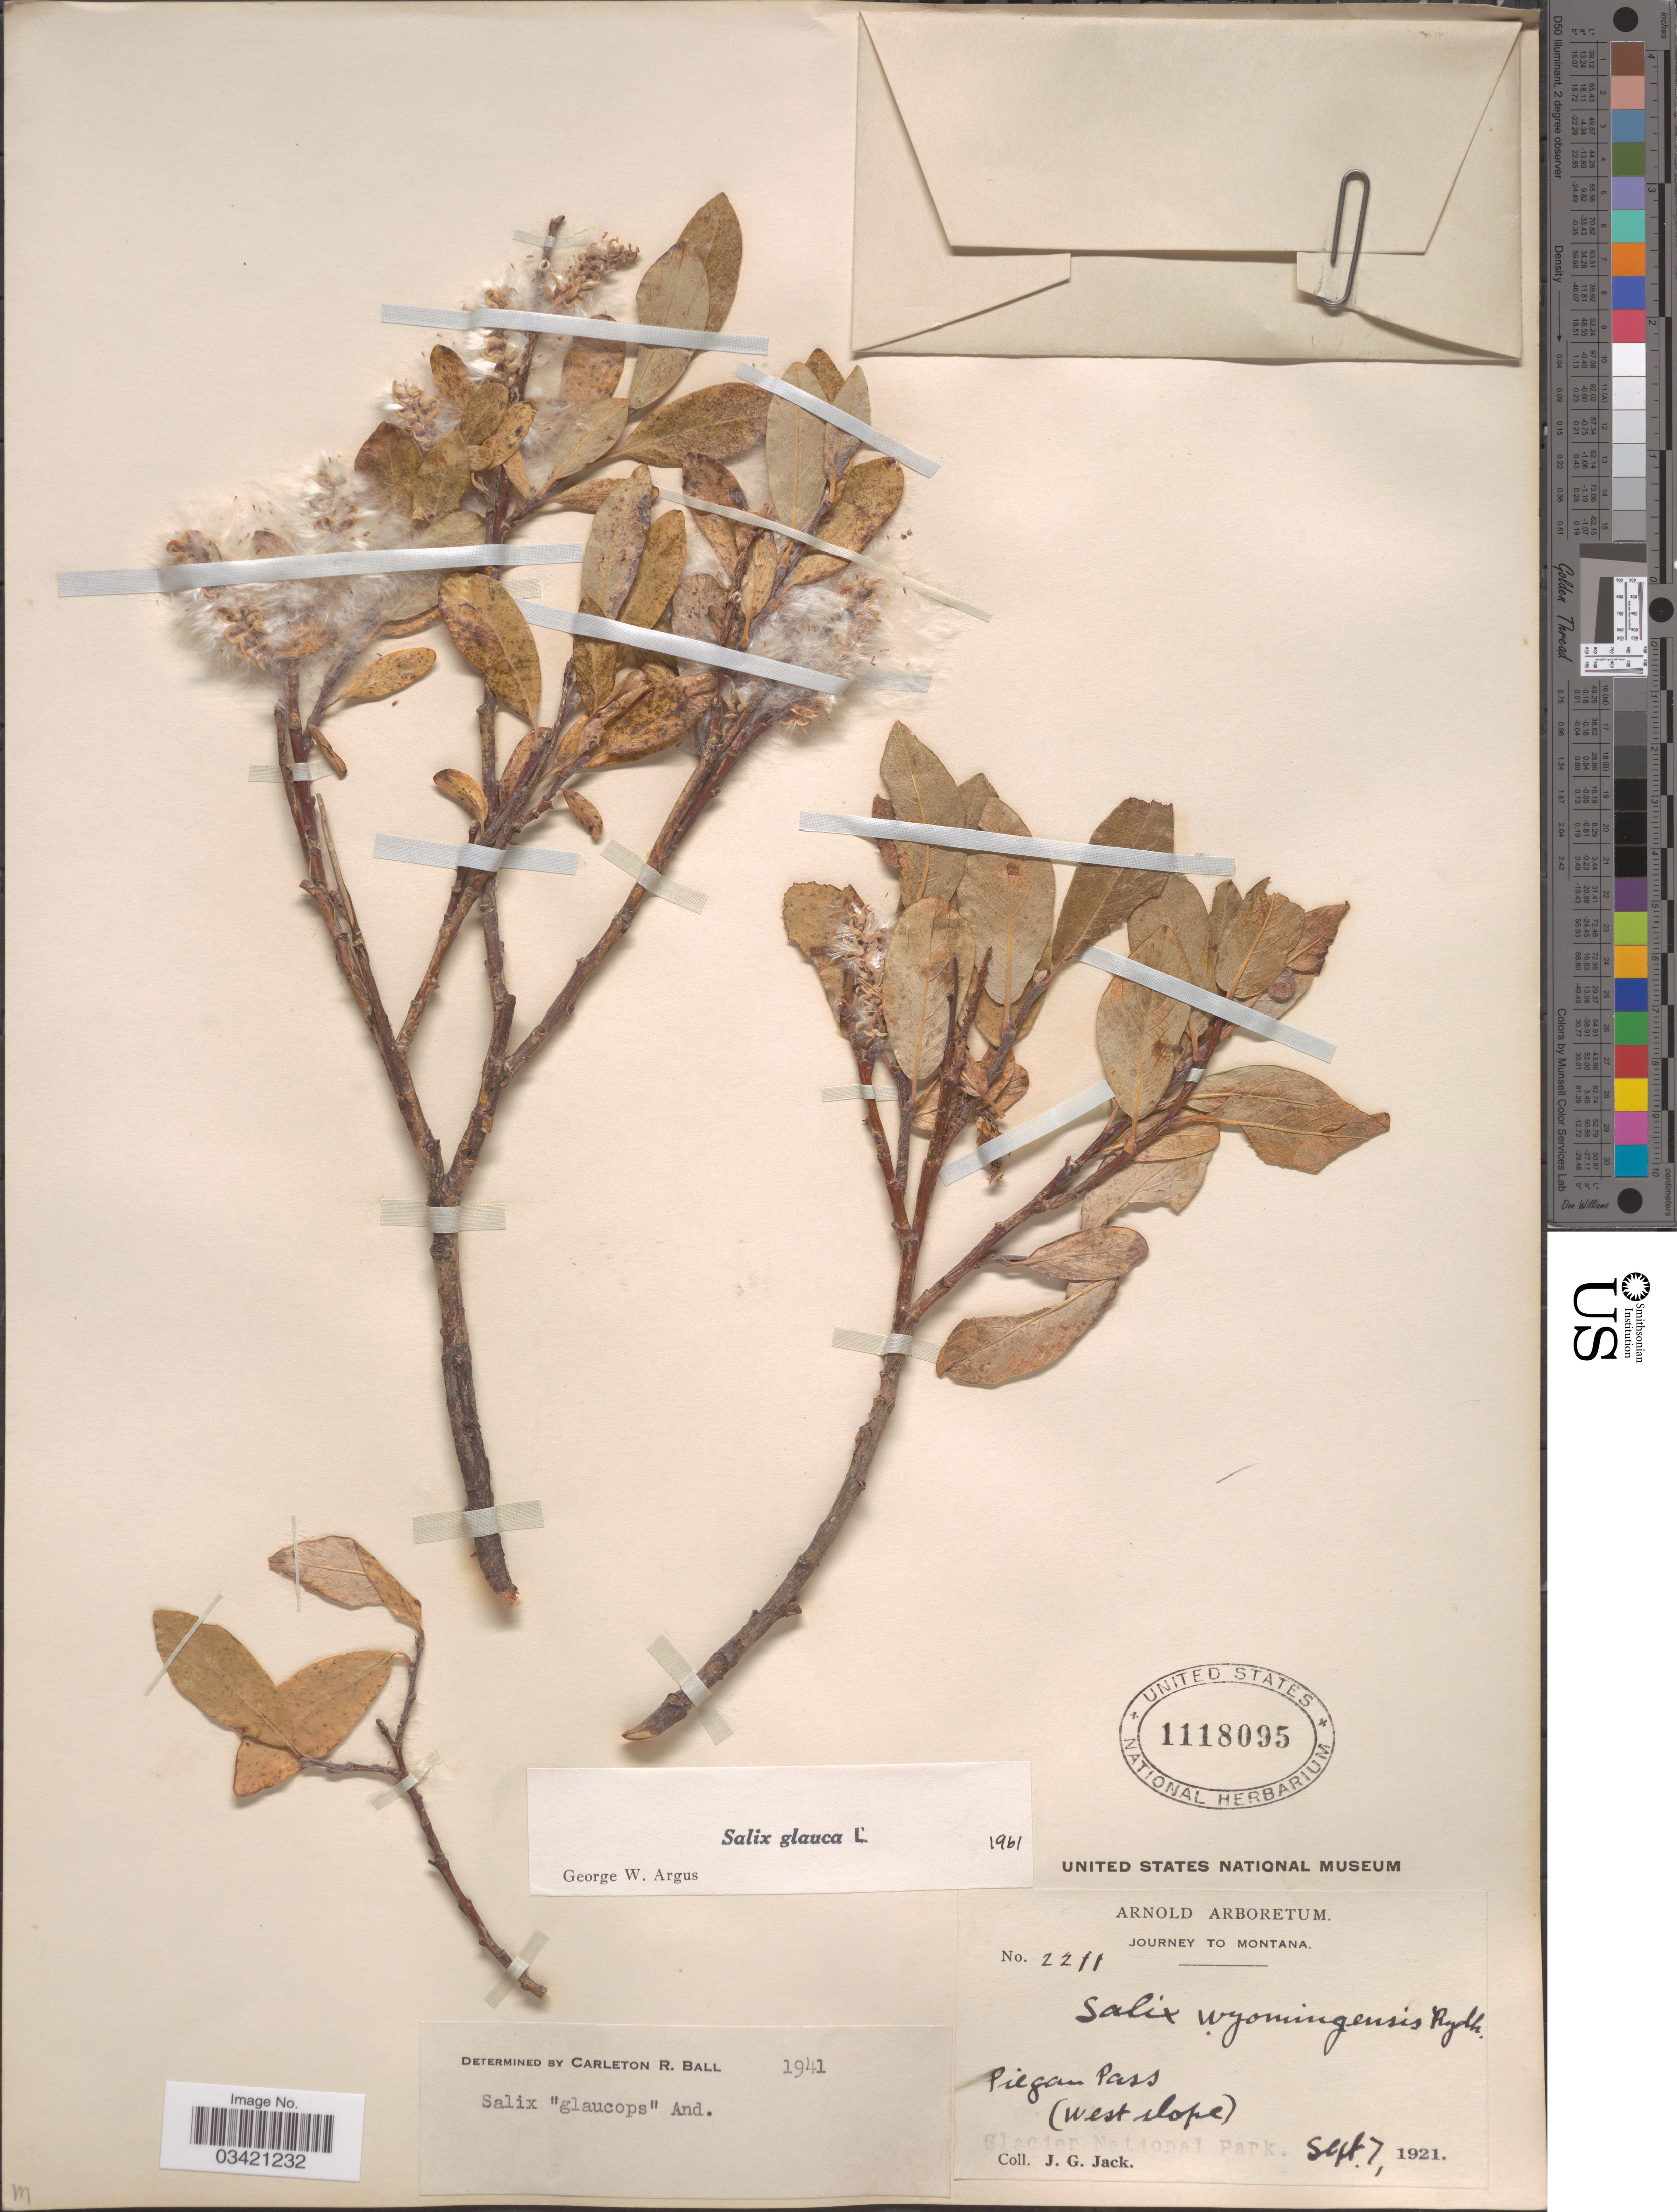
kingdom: Plantae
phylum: Tracheophyta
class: Magnoliopsida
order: Malpighiales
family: Salicaceae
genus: Salix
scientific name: Salix glauca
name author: L.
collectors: J. G. Jack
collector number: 2211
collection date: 1921-09-07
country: United States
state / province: Montana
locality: Piegan Pass (west slope). Glacier National Park.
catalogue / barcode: US 1118095